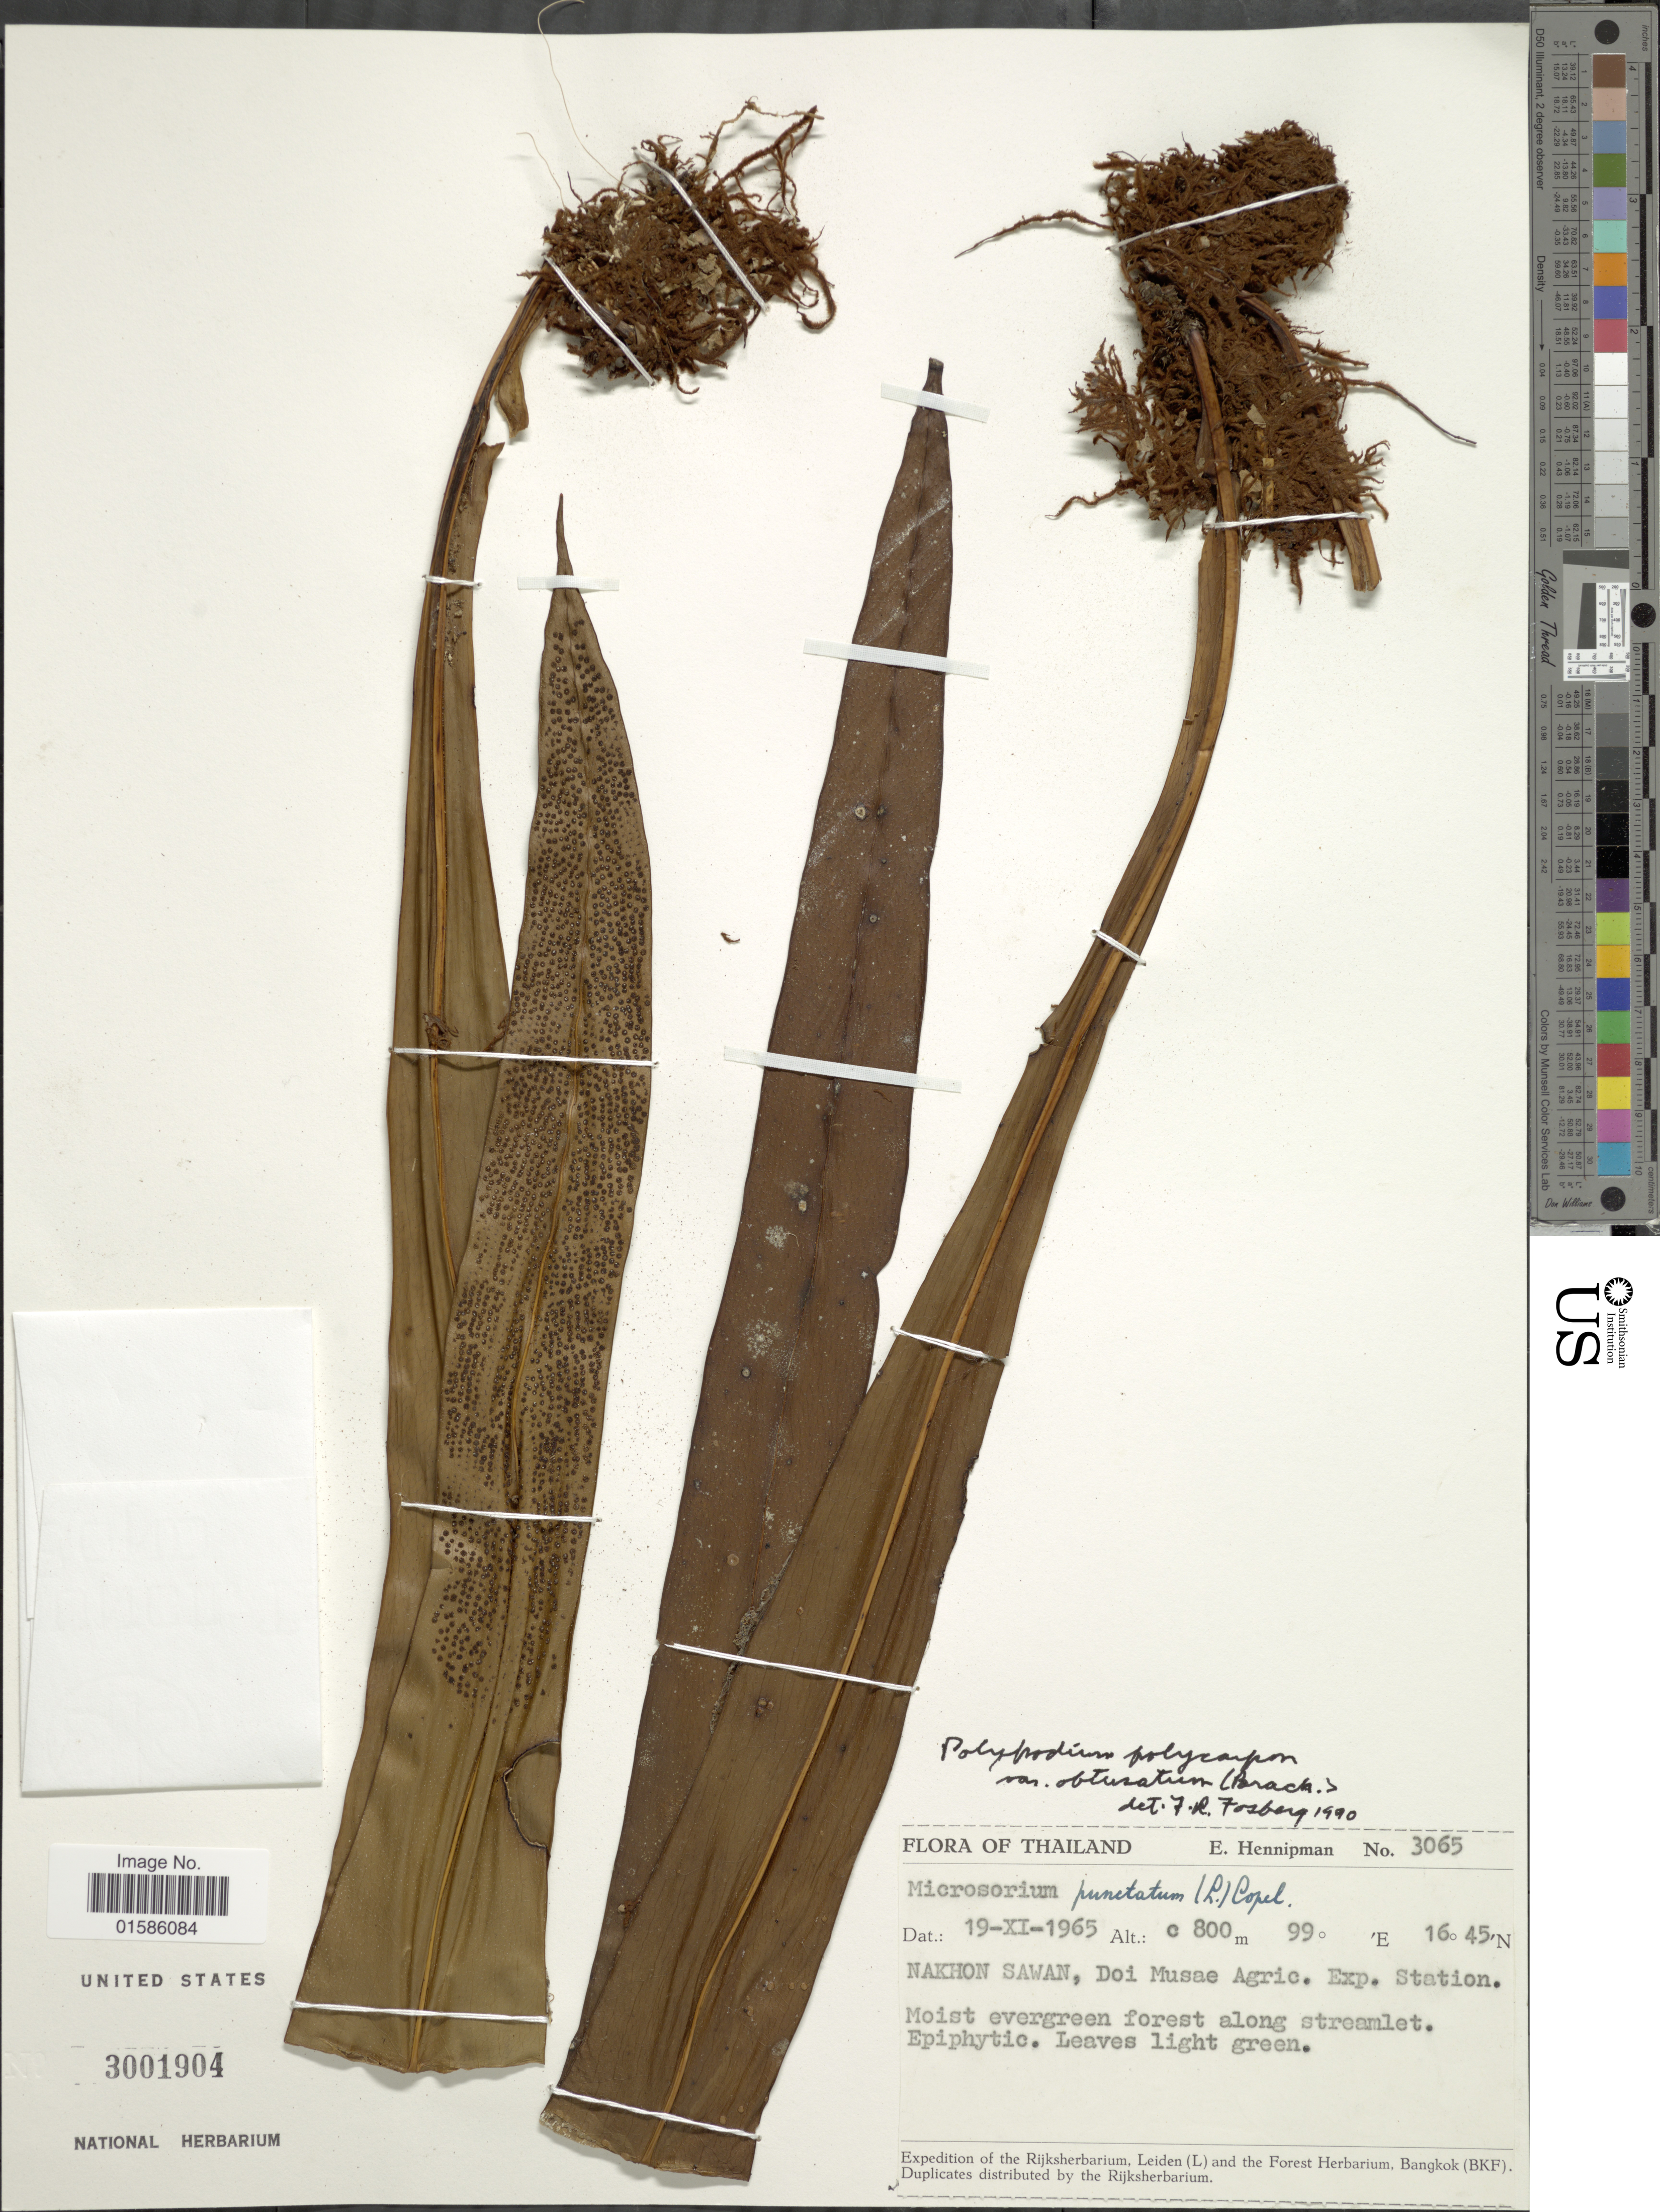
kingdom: Plantae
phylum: Tracheophyta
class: Polypodiopsida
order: Polypodiales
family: Polypodiaceae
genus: Microsorum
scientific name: Microsorum punctatum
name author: (L.) Copel.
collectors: E. Hennipman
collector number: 3065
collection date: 1965-11-19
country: Thailand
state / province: Nakhon Sawan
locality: Doi Musae Agric. Exp. Station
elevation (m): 800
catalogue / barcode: US 3001904